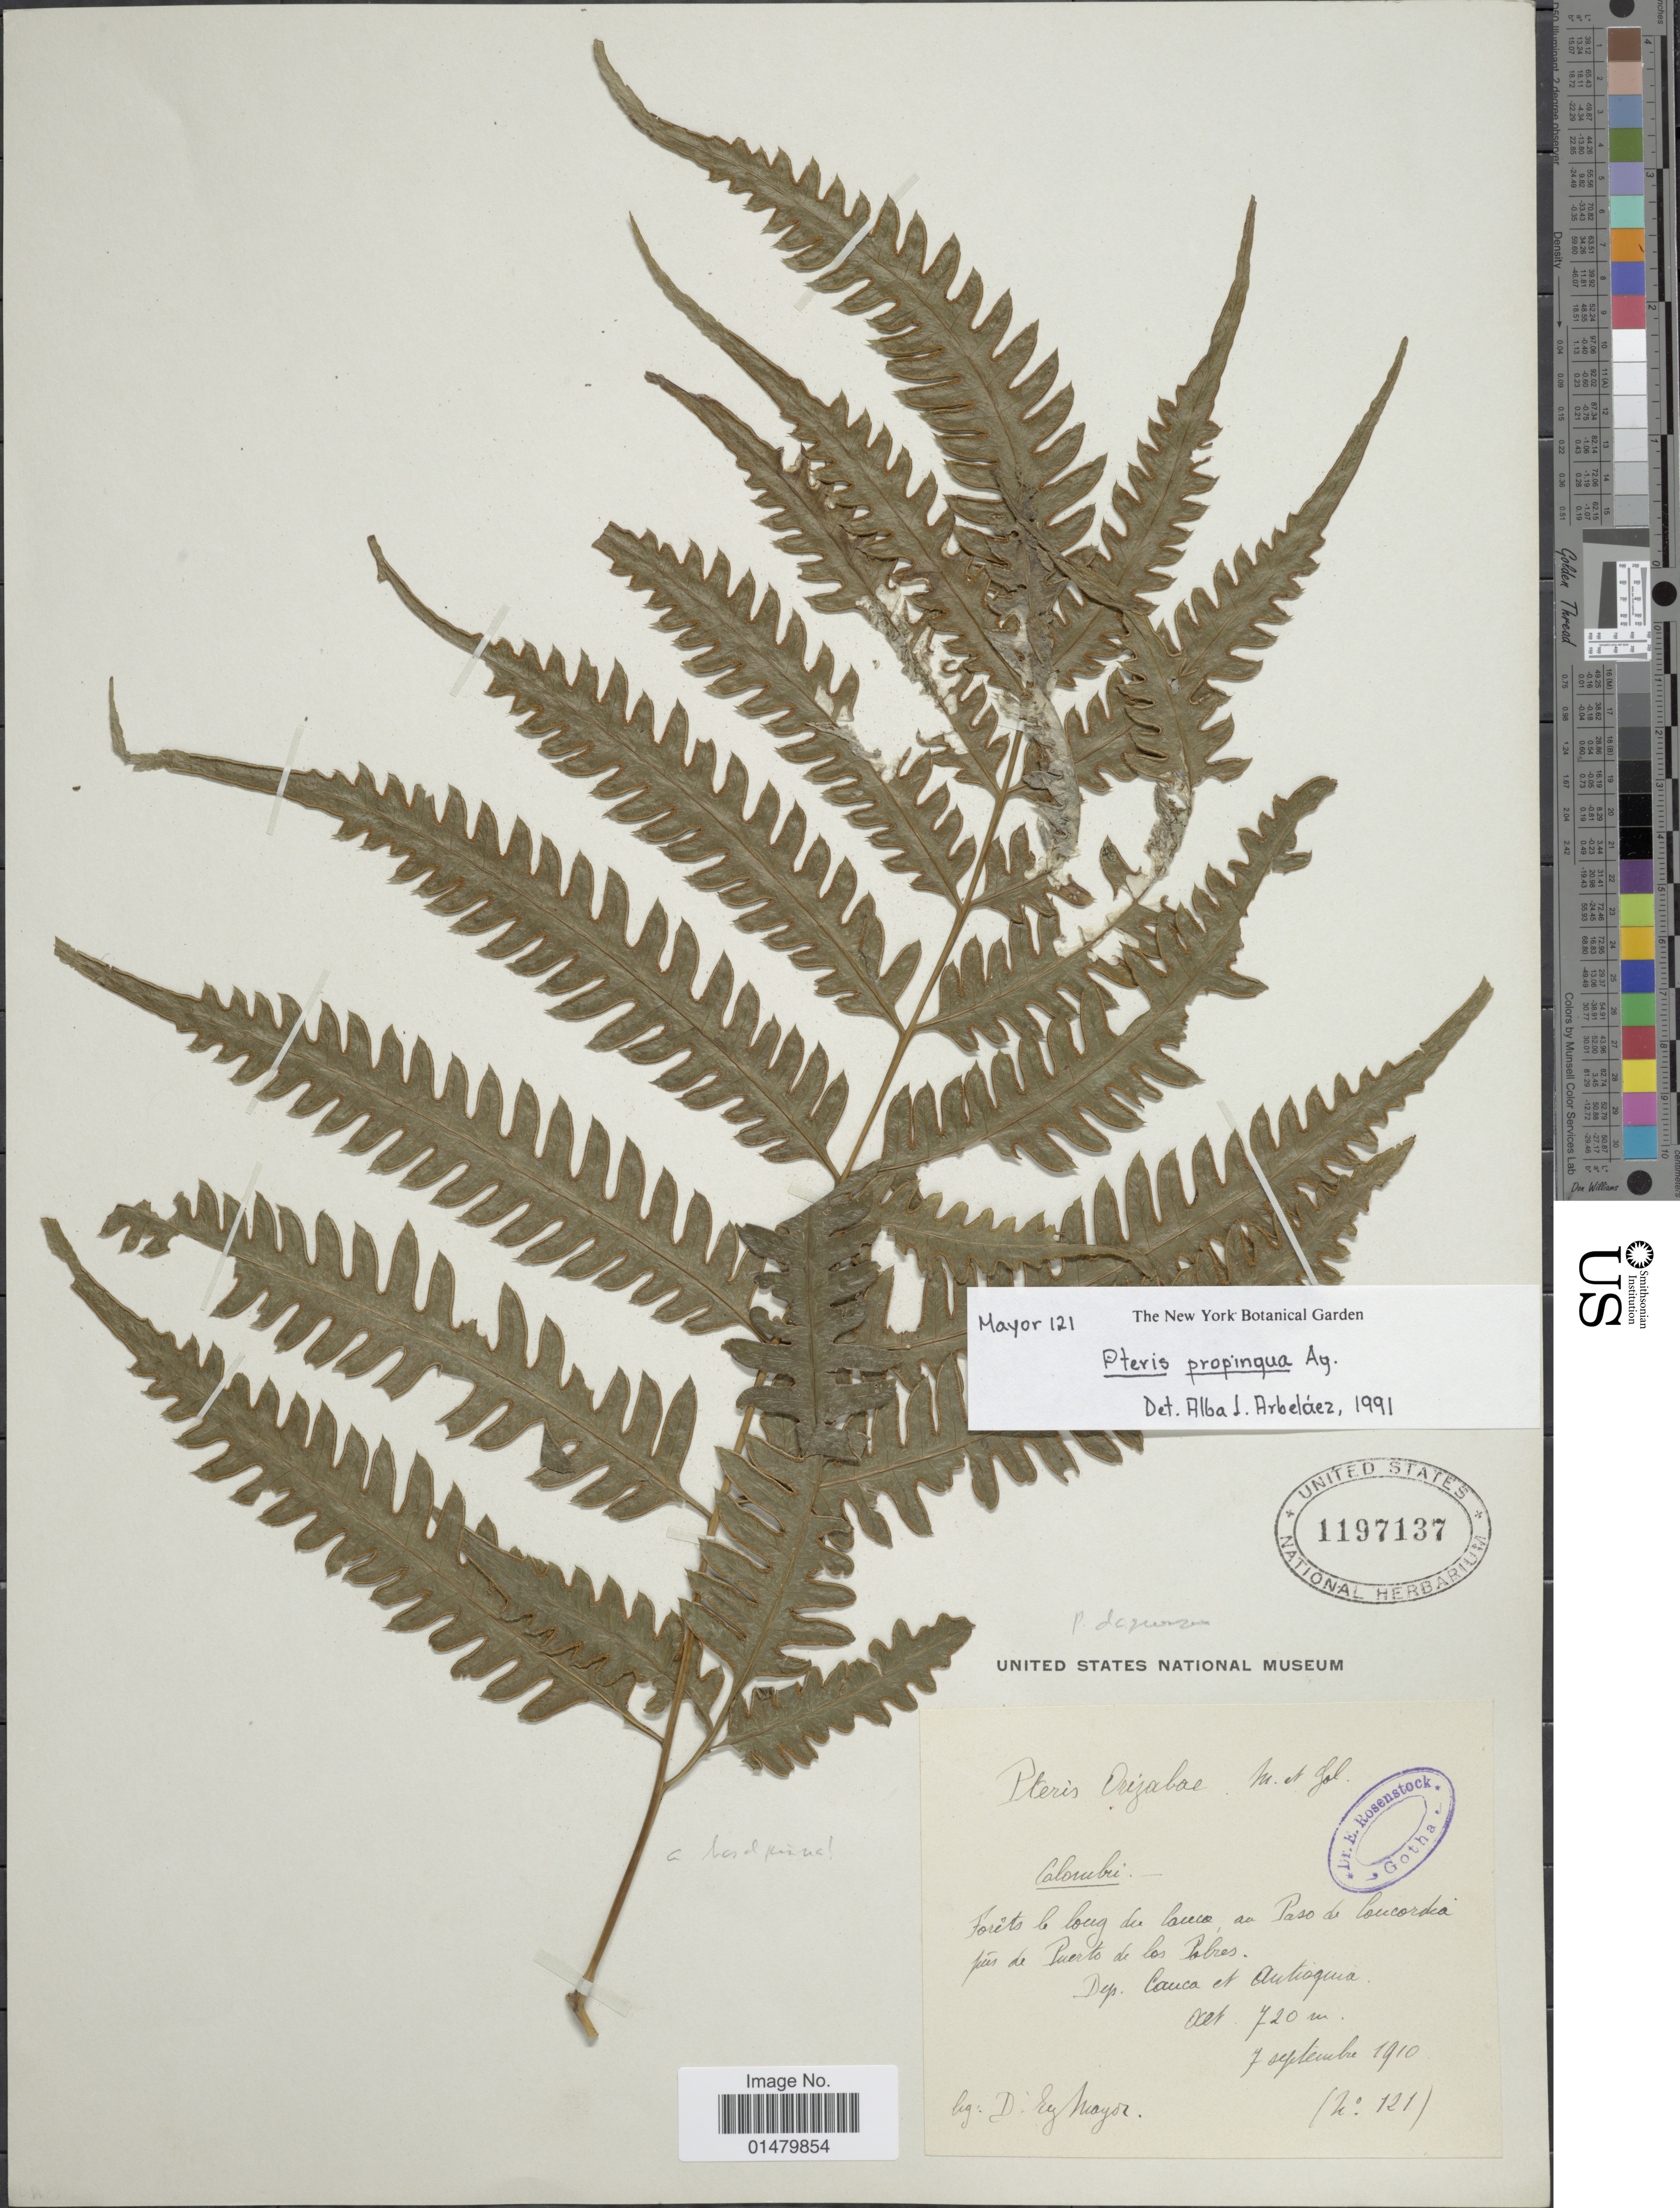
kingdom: Plantae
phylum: Tracheophyta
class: Polypodiopsida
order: Polypodiales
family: Pteridaceae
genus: Pteris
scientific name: Pteris propinqua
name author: J. Agardh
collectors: E. Mayor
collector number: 121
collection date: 1910-09-07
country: Colombia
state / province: Antioquia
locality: Colombie. Forets de long de Cauca au Paso de Concordia pres de Puerto de los Palres. Dep. Cauca et Antioquia.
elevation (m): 720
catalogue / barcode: US 1197137